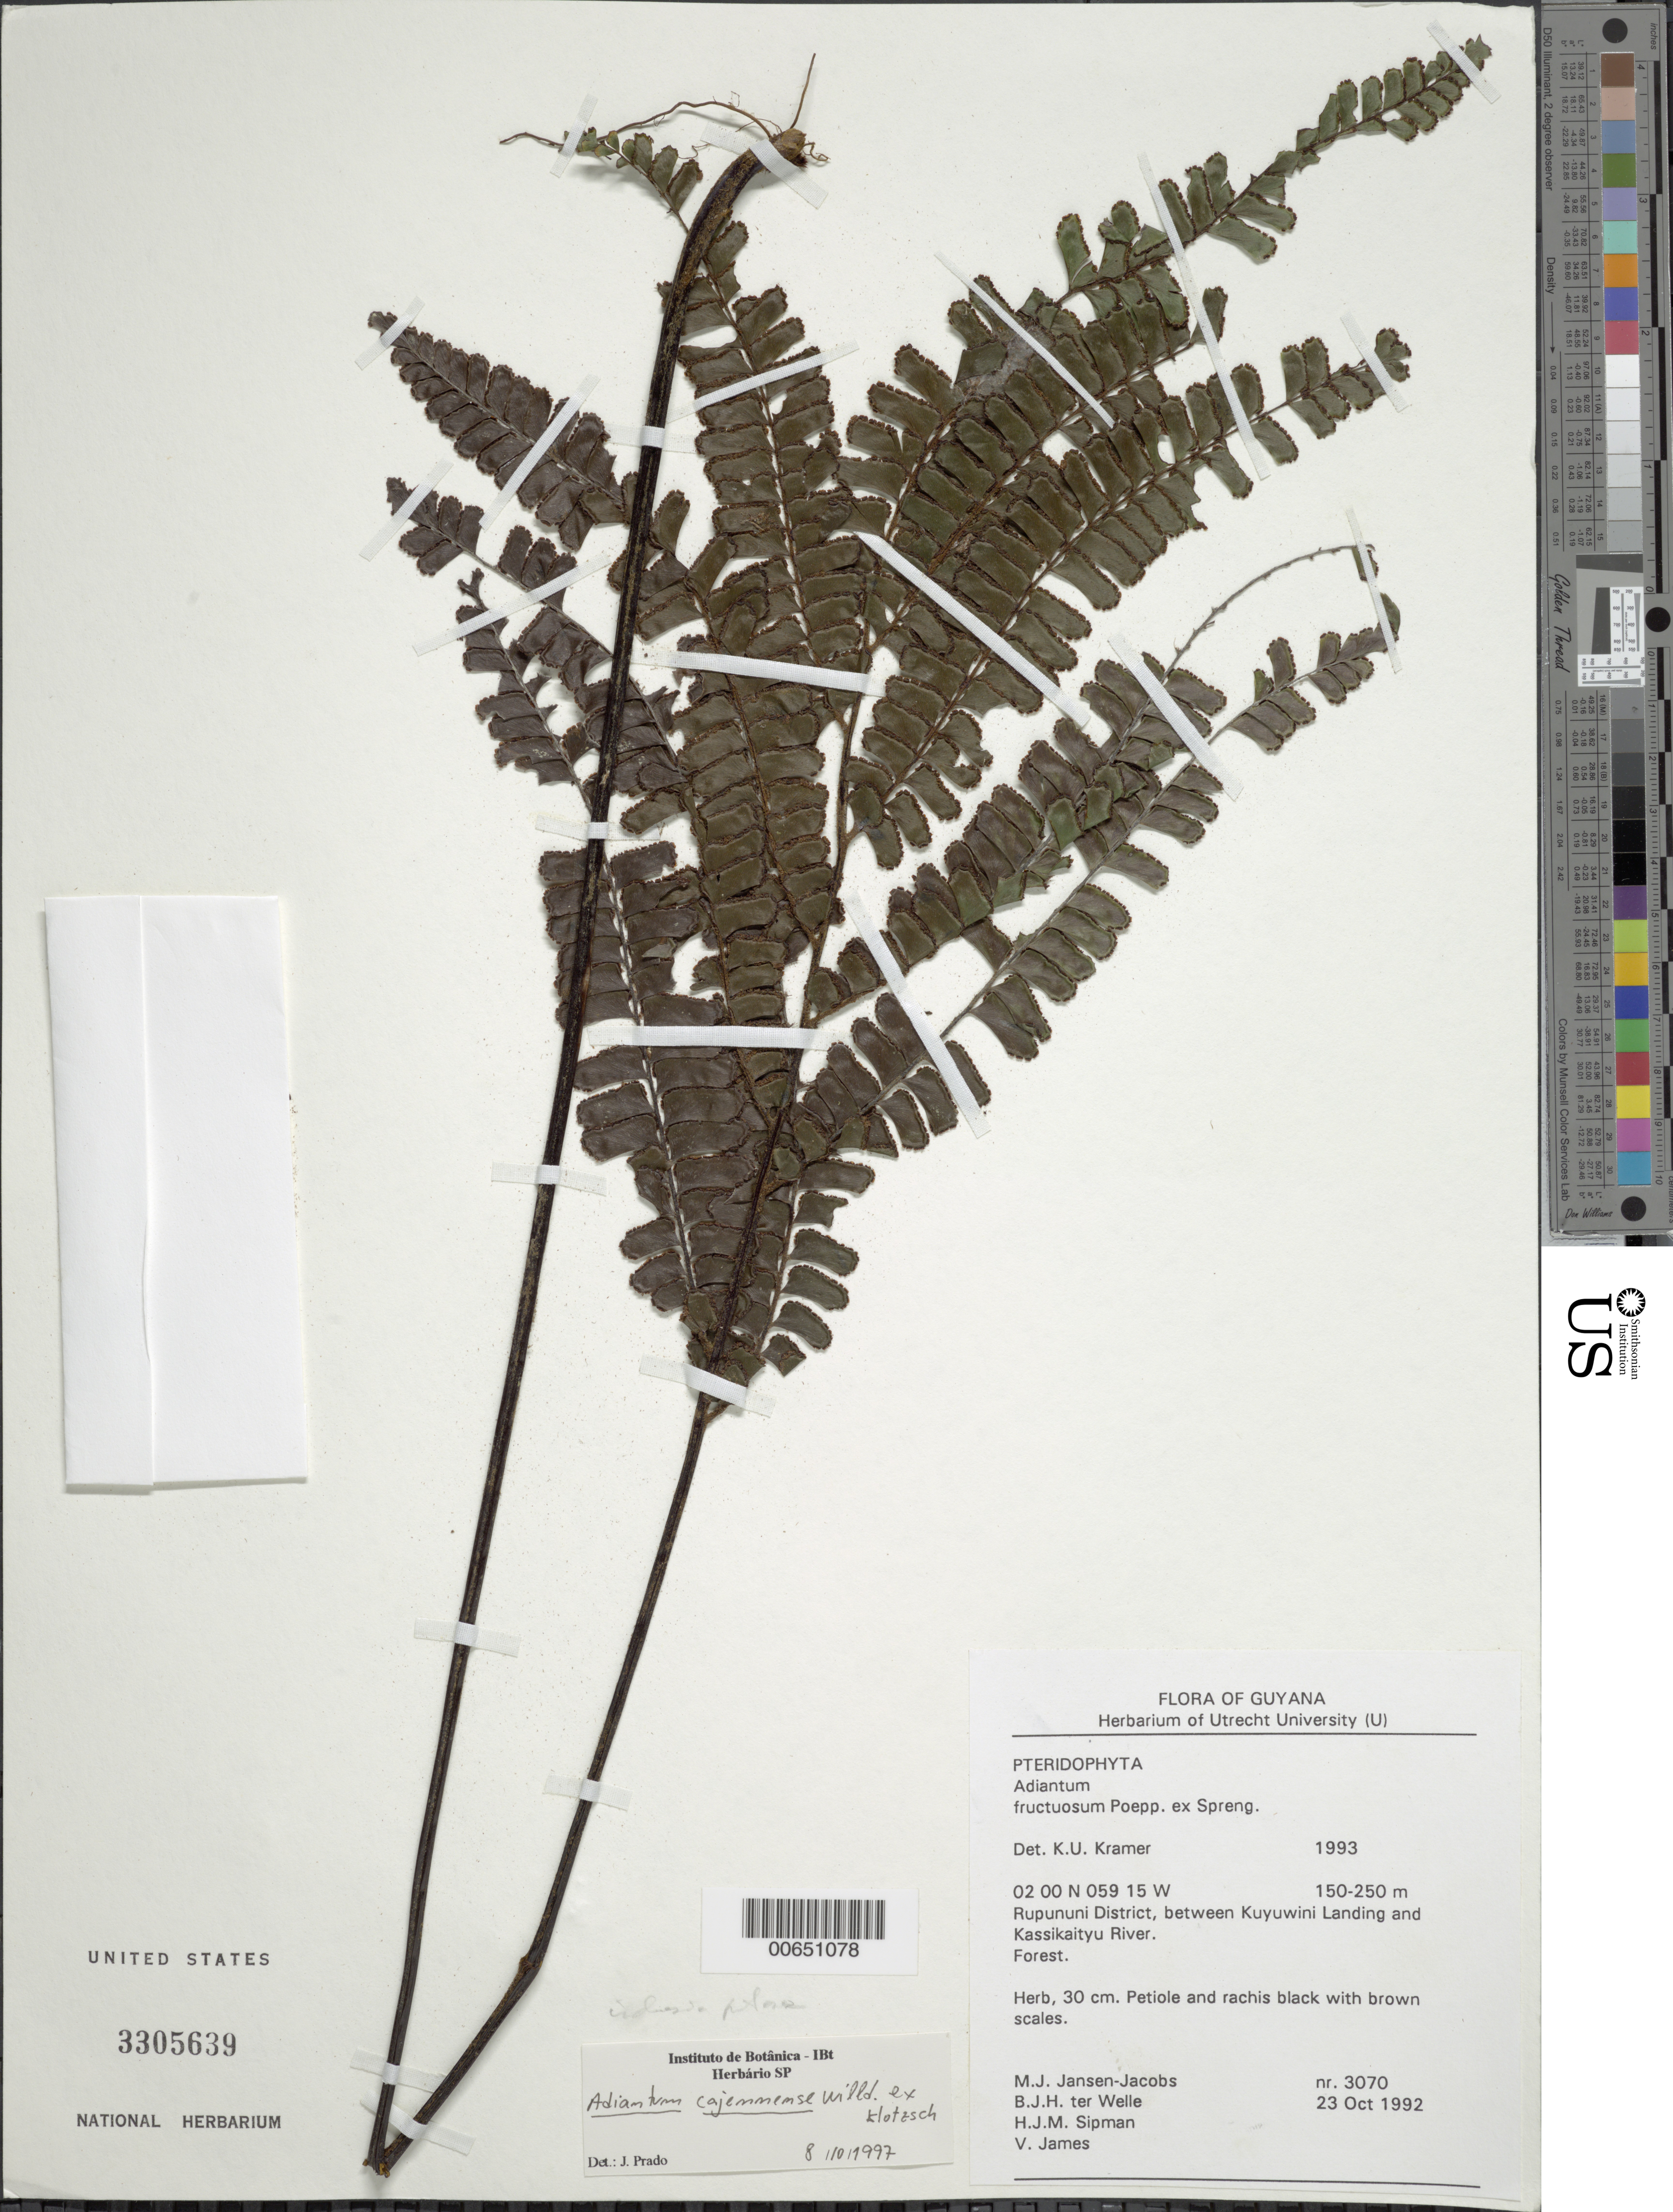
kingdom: Plantae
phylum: Tracheophyta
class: Polypodiopsida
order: Polypodiales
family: Pteridaceae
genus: Adiantum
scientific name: Adiantum cajennense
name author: Willd. ex Klotzsch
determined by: Prado, J.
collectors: M. J. Jansen-Jacobs, B. Welle, H. J. M. Sipman & V. James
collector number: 3070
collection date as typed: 23-Oct-92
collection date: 1992-10-23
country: Guyana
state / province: U. Takutu-U. Essequibo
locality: Rupununi District, between Kuyuwini Landing and Kassikaityu River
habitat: Forest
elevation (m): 150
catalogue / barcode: US 3305639